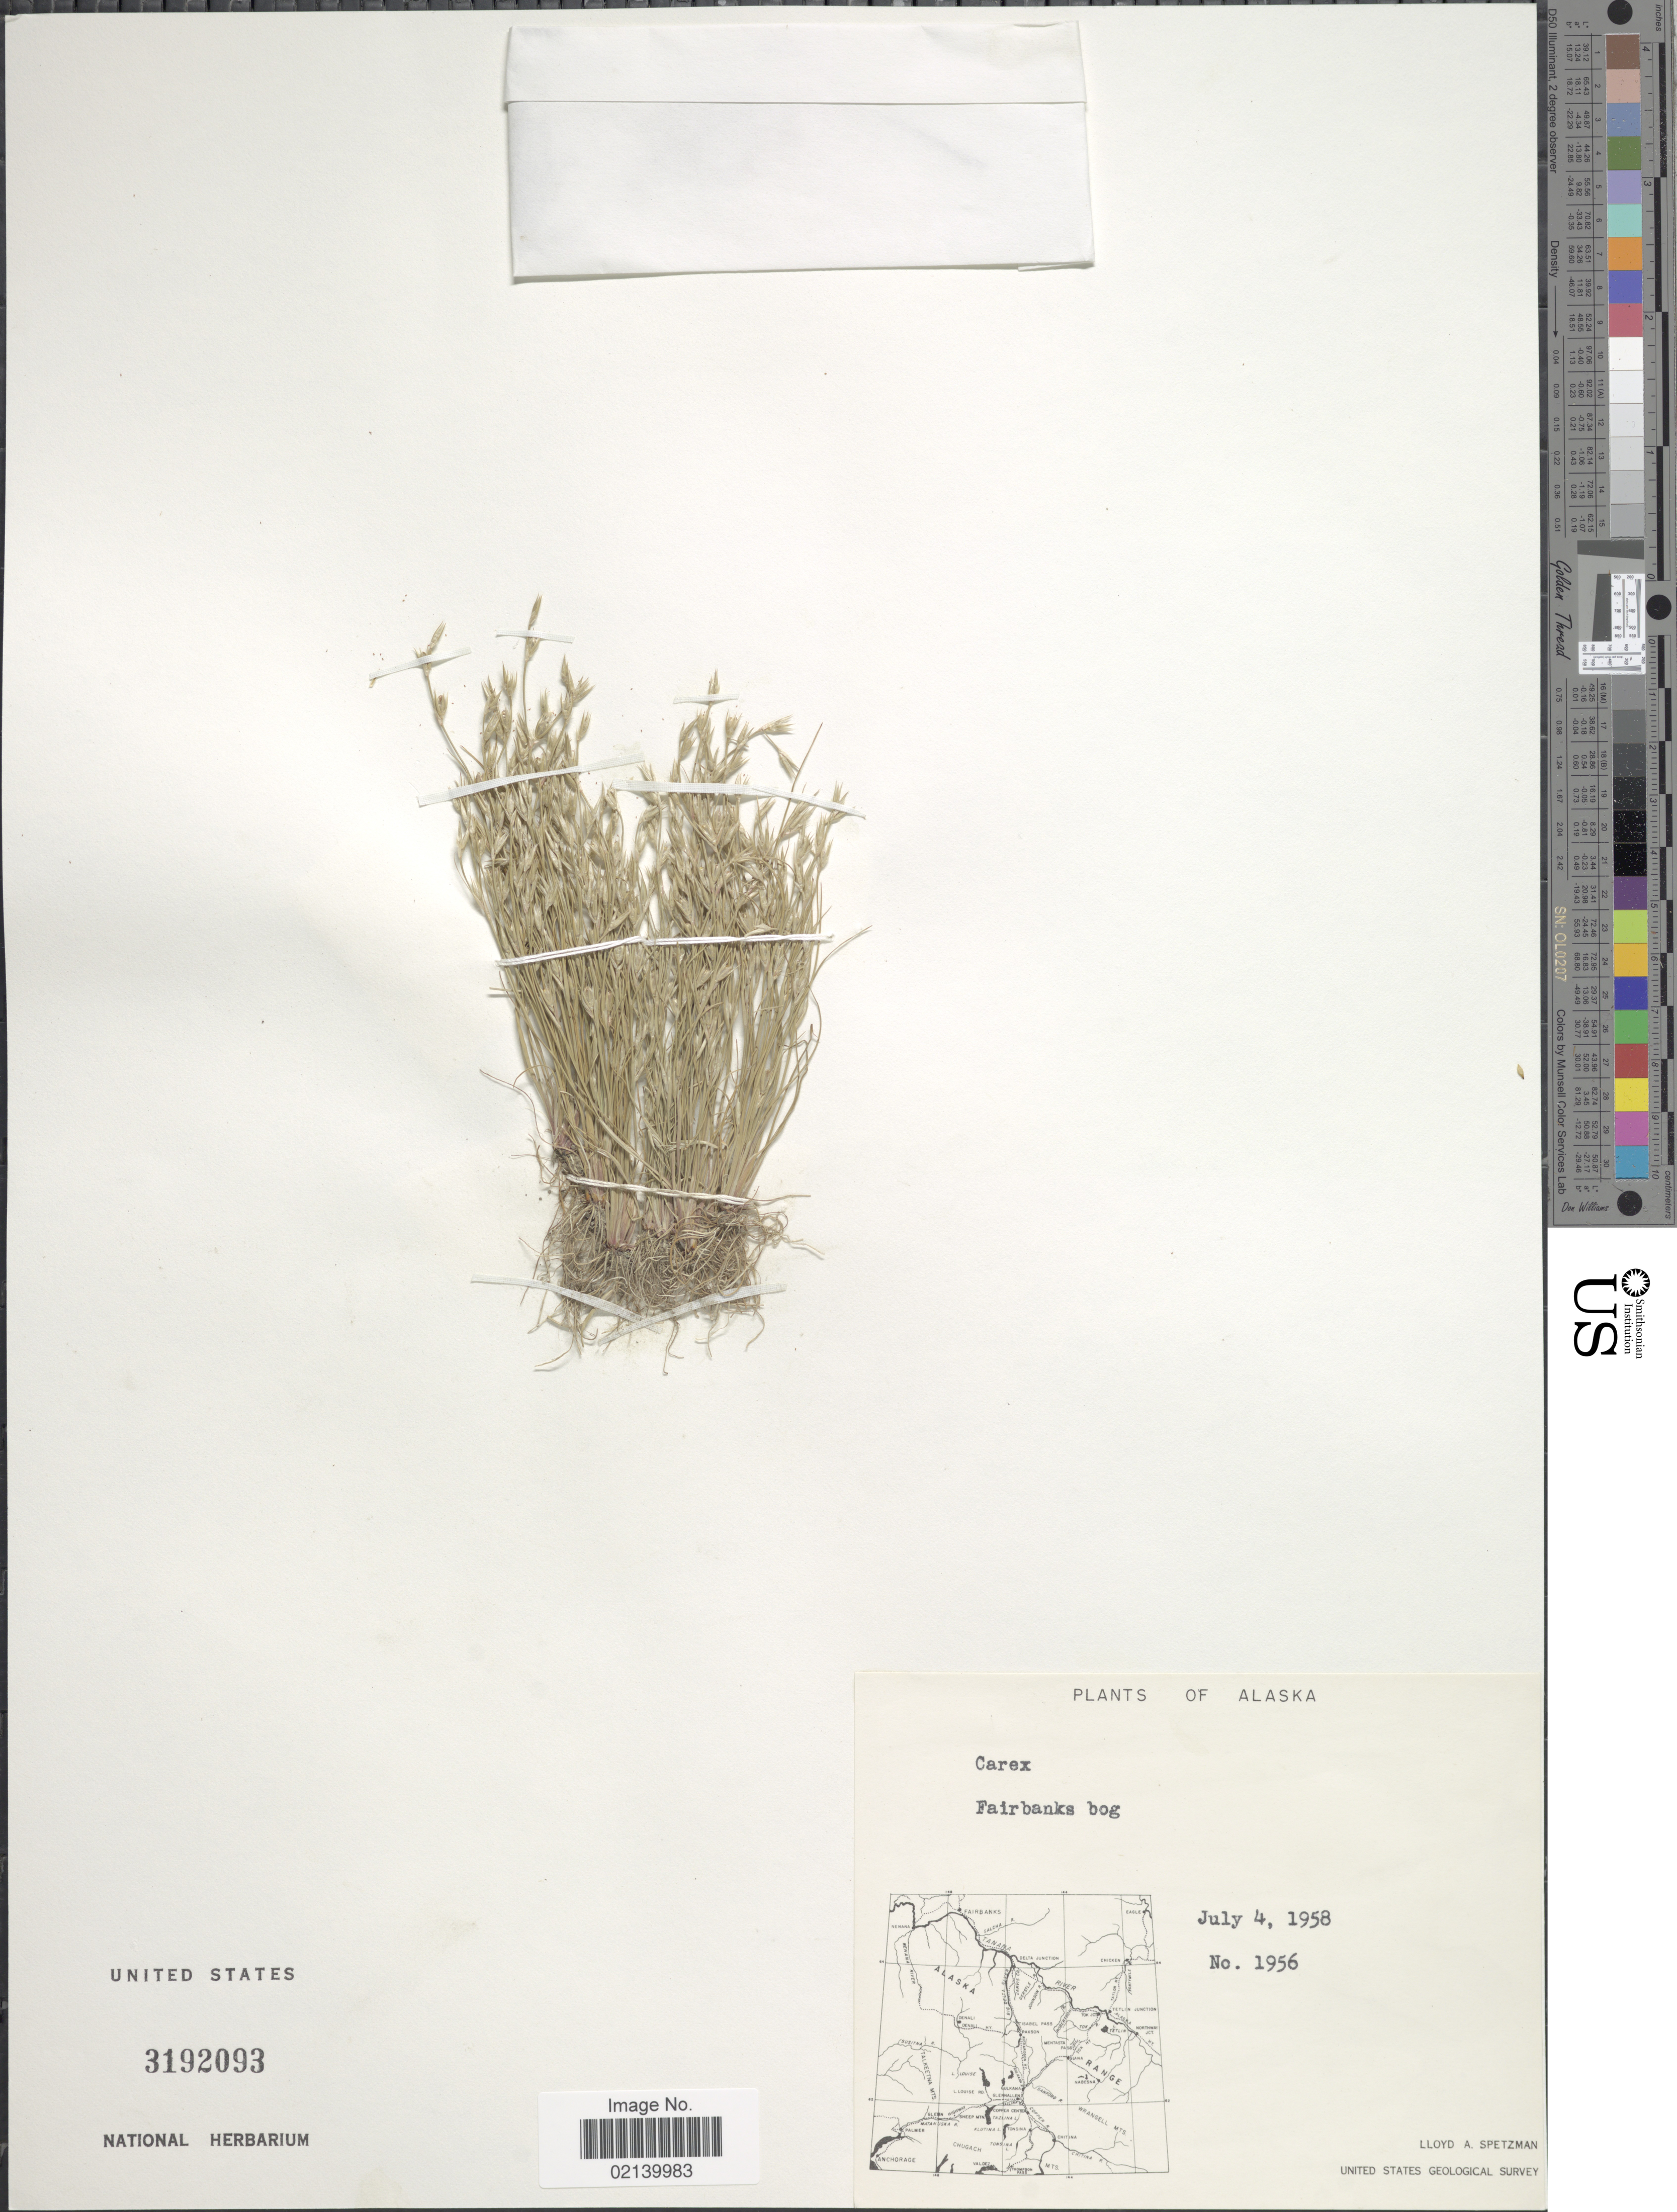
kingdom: Plantae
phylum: Tracheophyta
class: Liliopsida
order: Poales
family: Cyperaceae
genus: Carex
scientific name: Carex sp.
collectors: L. Spetzman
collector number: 1956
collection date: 1958-07-04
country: United States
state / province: Alaska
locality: Fairbanks bog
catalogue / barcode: US 3192093